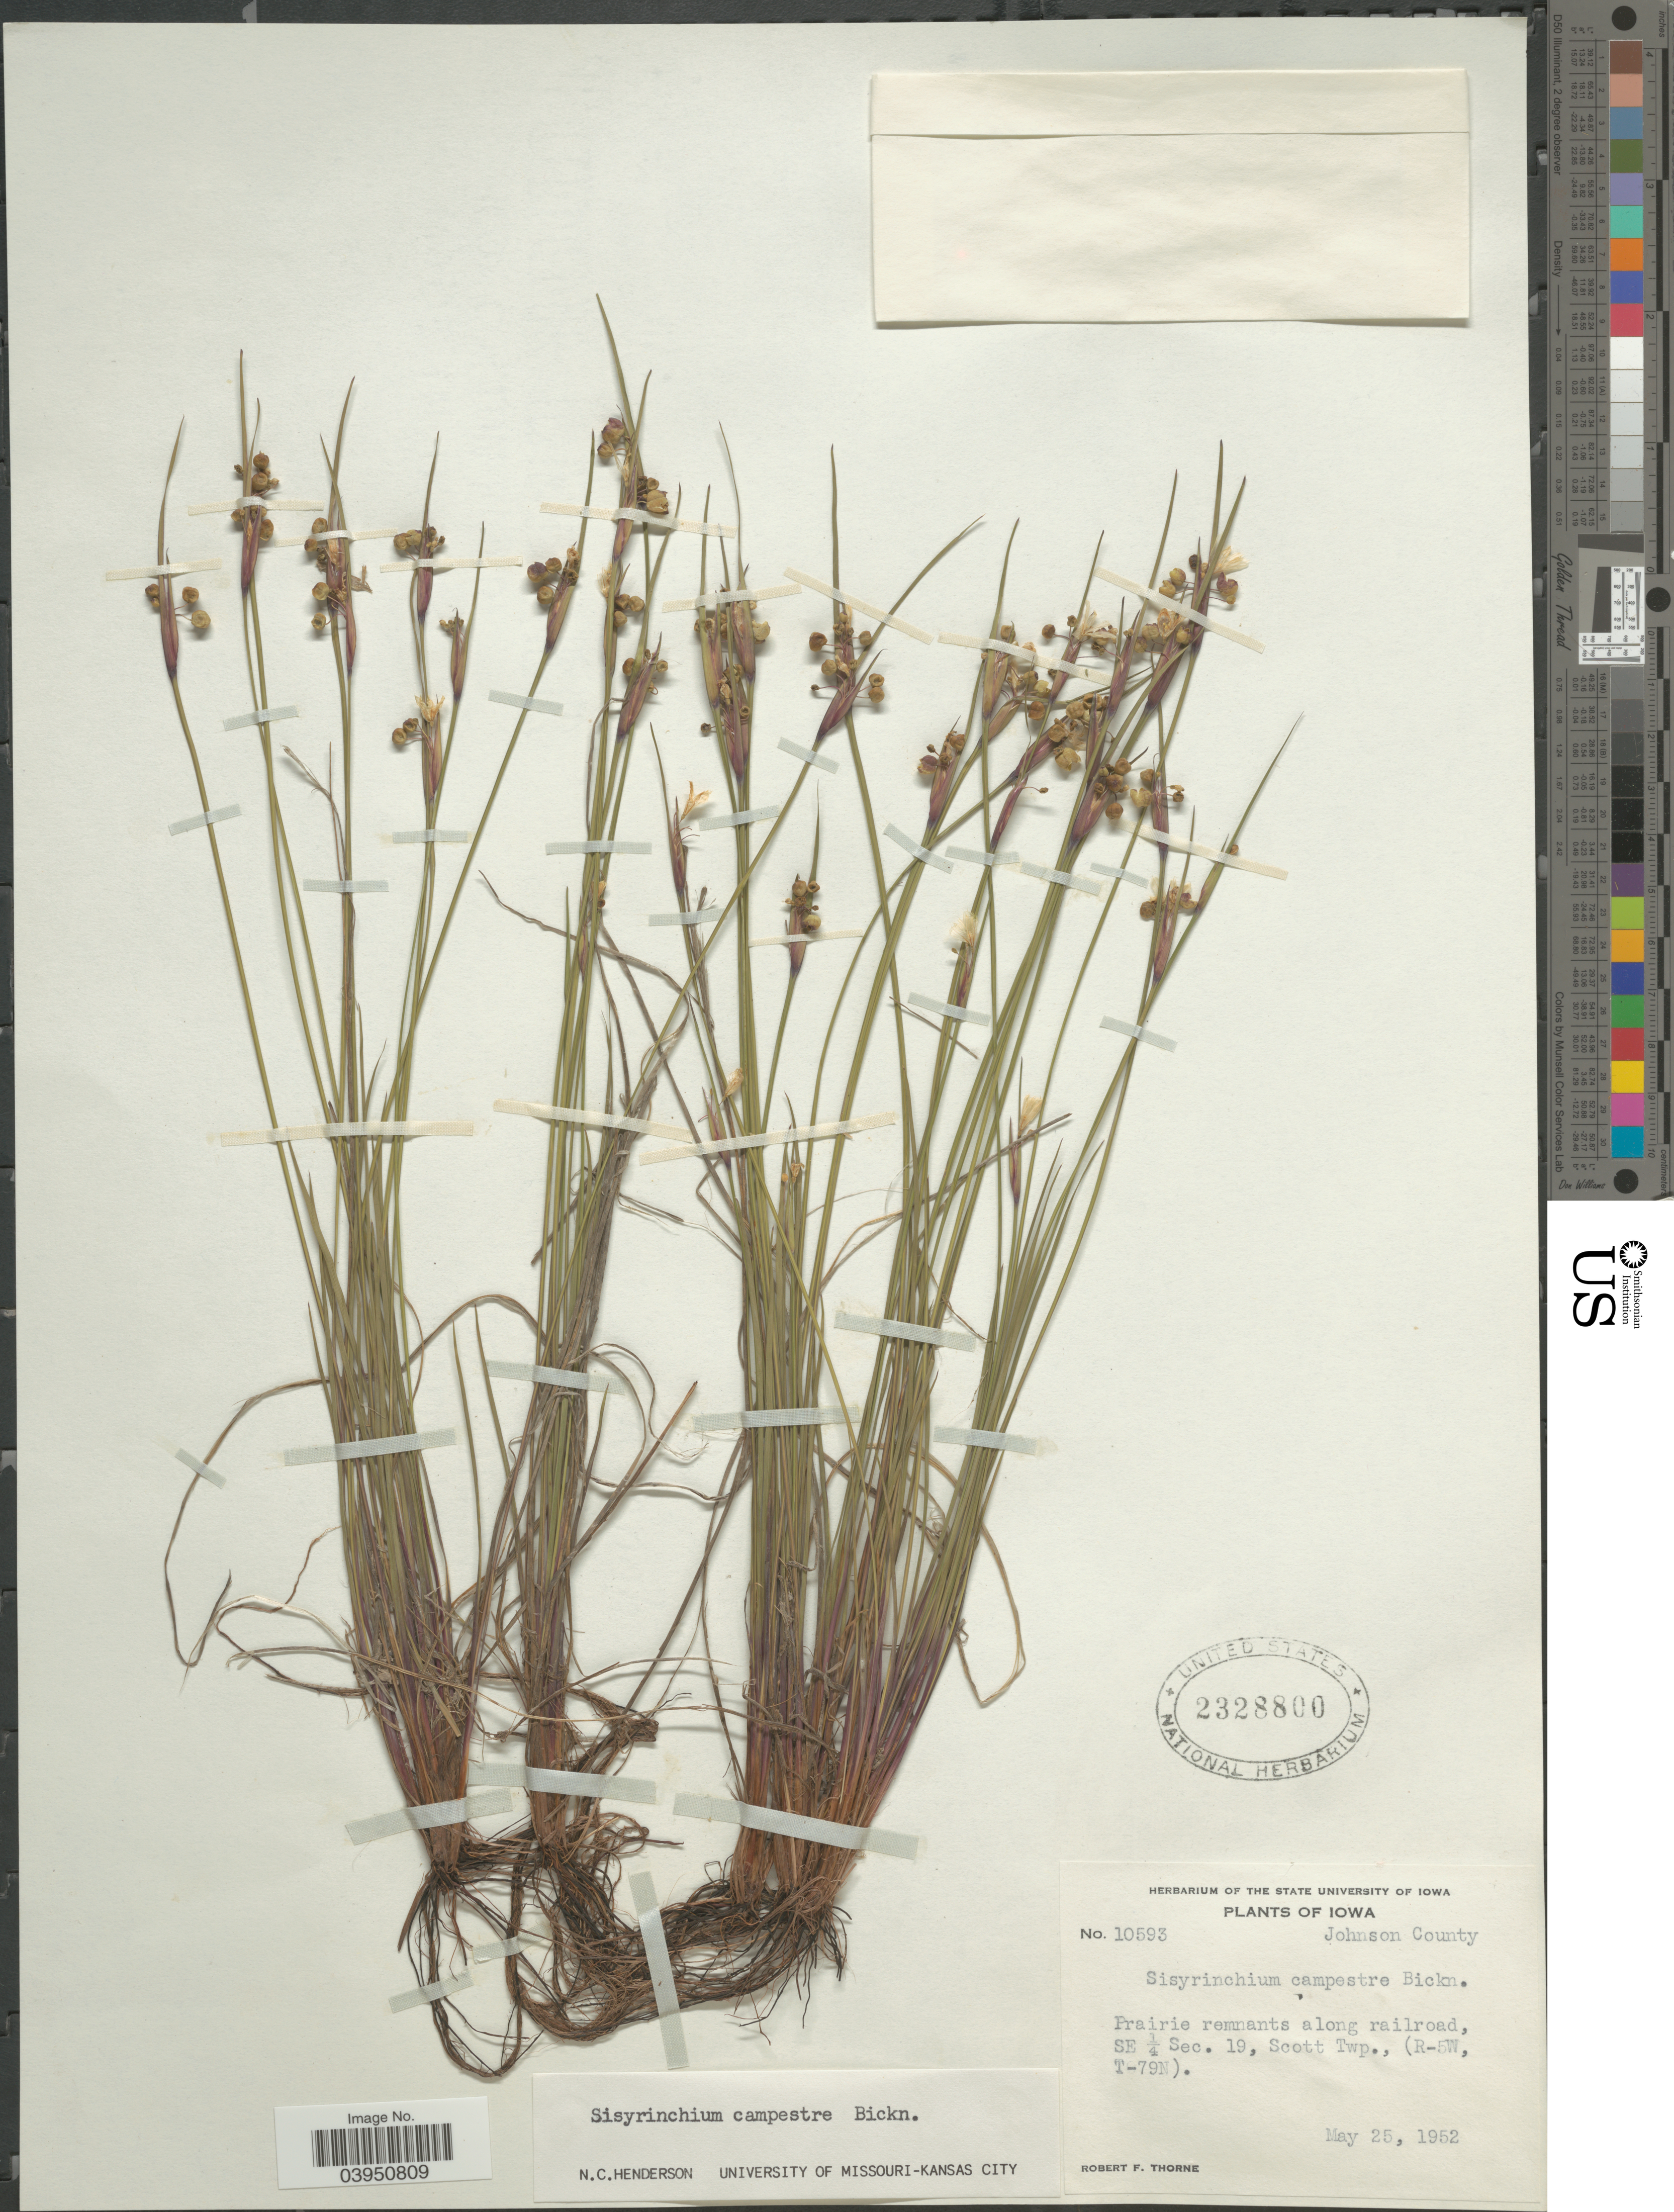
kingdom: Plantae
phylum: Tracheophyta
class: Liliopsida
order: Asparagales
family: Iridaceae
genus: Sisyrinchium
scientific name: Sisyrinchium campestre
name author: E.P. Bicknell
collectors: R. F. Thorne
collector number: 10593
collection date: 1952-05-25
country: United States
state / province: Iowa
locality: Johnson County. Along railroad, SE ¼ Sec. 19, Scott Twp., (R-5W, T-79N).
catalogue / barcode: US 2328800